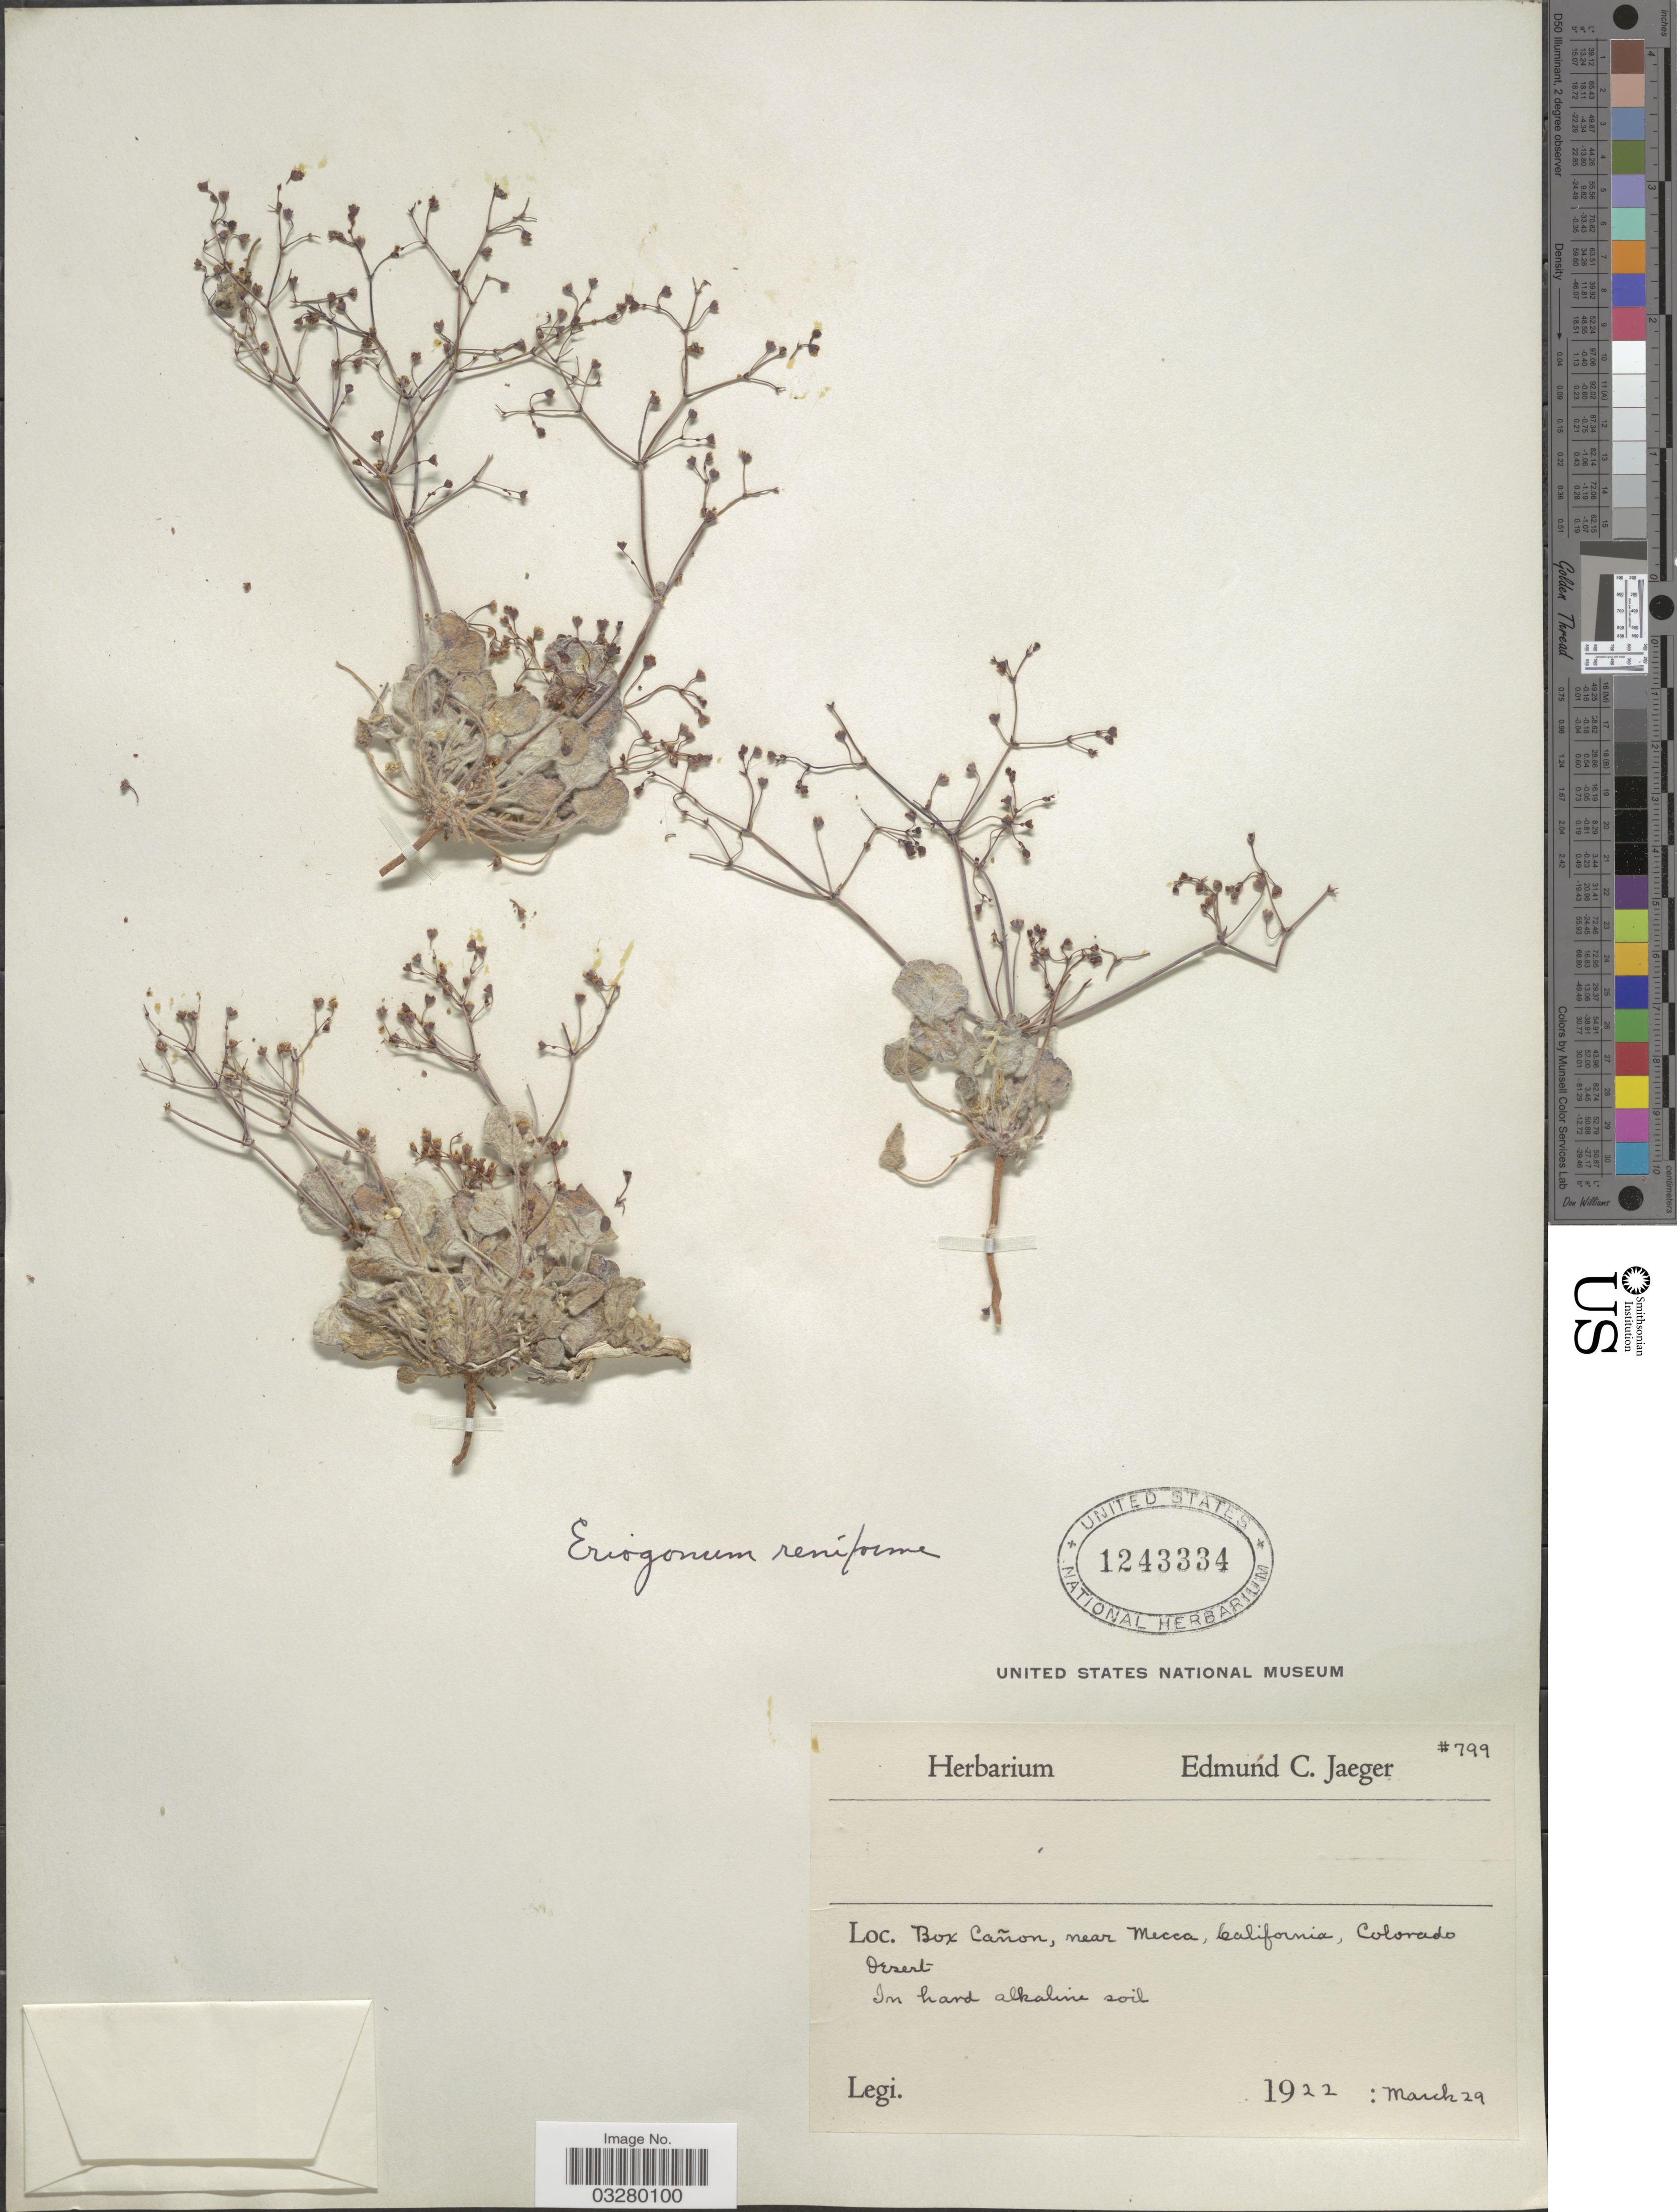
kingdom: Plantae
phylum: Tracheophyta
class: Magnoliopsida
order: Caryophyllales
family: Polygonaceae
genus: Eriogonum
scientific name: Eriogonum reniforme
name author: Torr. & Frém.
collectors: ex herb. E.C. Jaeger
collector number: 799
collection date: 1922-03-29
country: United States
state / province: California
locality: Box Cañon, near Mecca, Colorado Desert.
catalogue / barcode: US 1243334